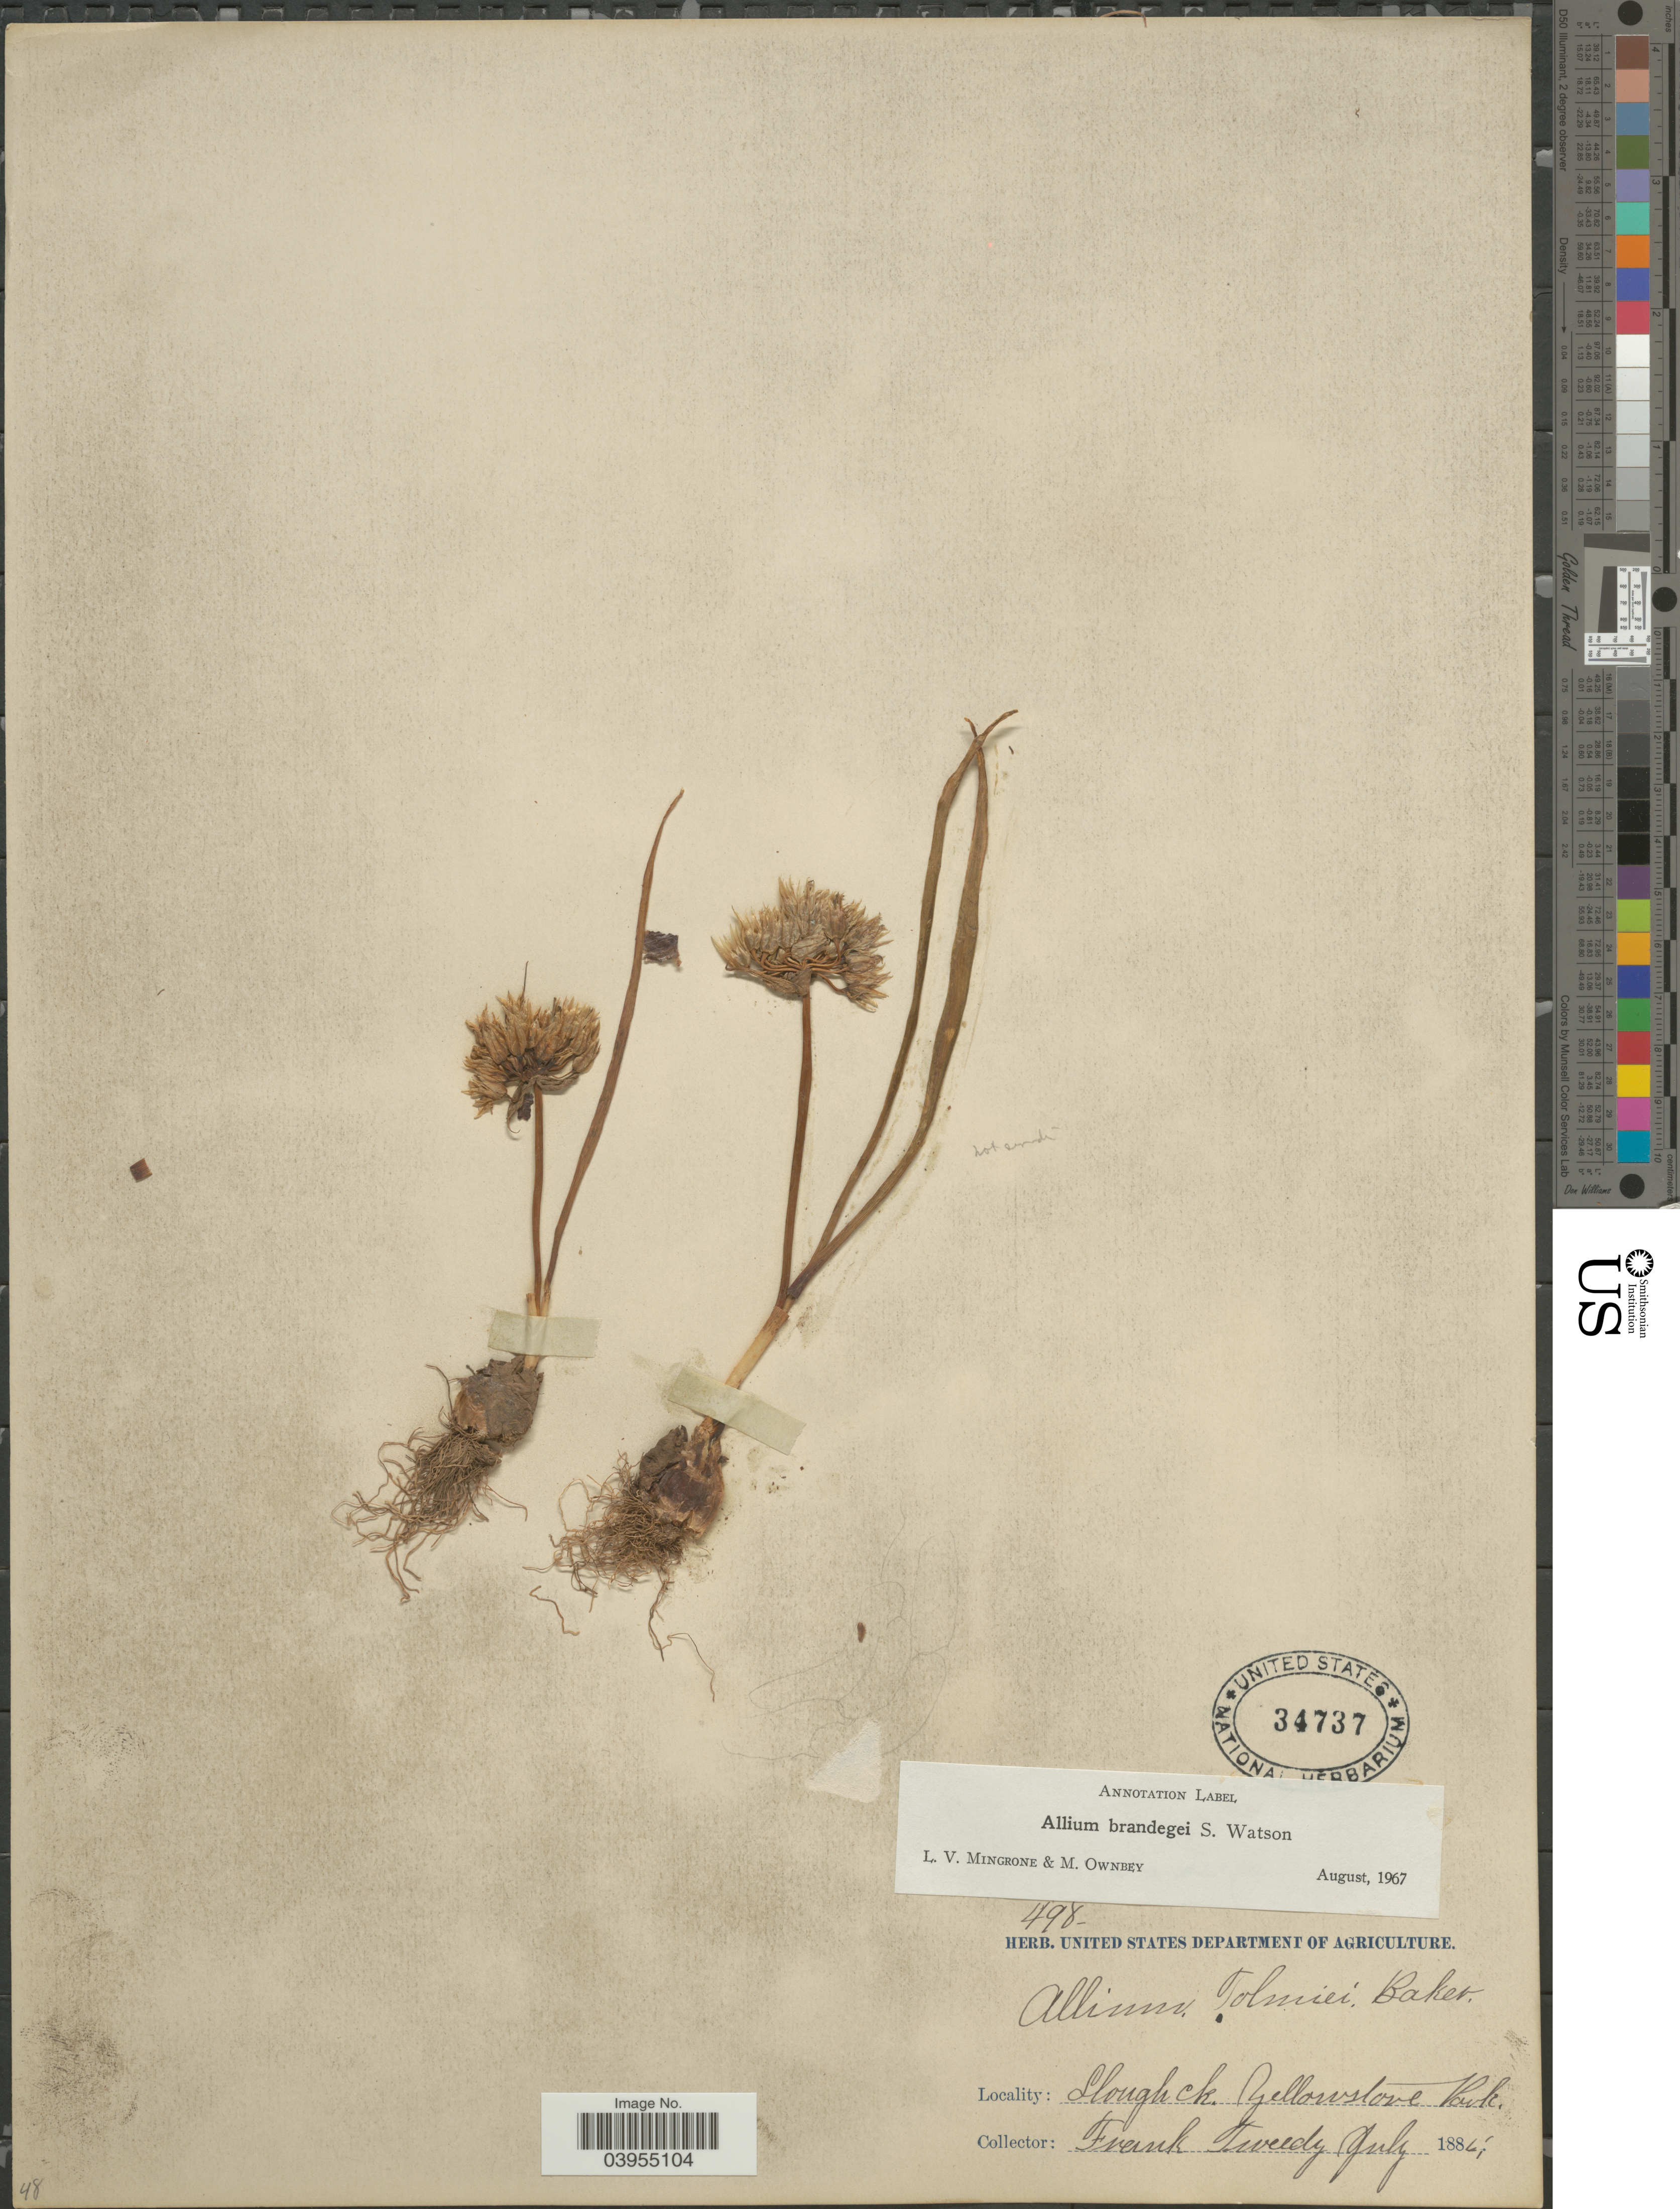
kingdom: Plantae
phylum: Tracheophyta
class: Liliopsida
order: Asparagales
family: Amaryllidaceae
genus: Allium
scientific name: Allium brandegeei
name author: S. Watson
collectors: F. Tweedy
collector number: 498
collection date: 1886-07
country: United States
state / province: Wyoming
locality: Slough ck. Yellowstone Park.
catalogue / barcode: US 34737